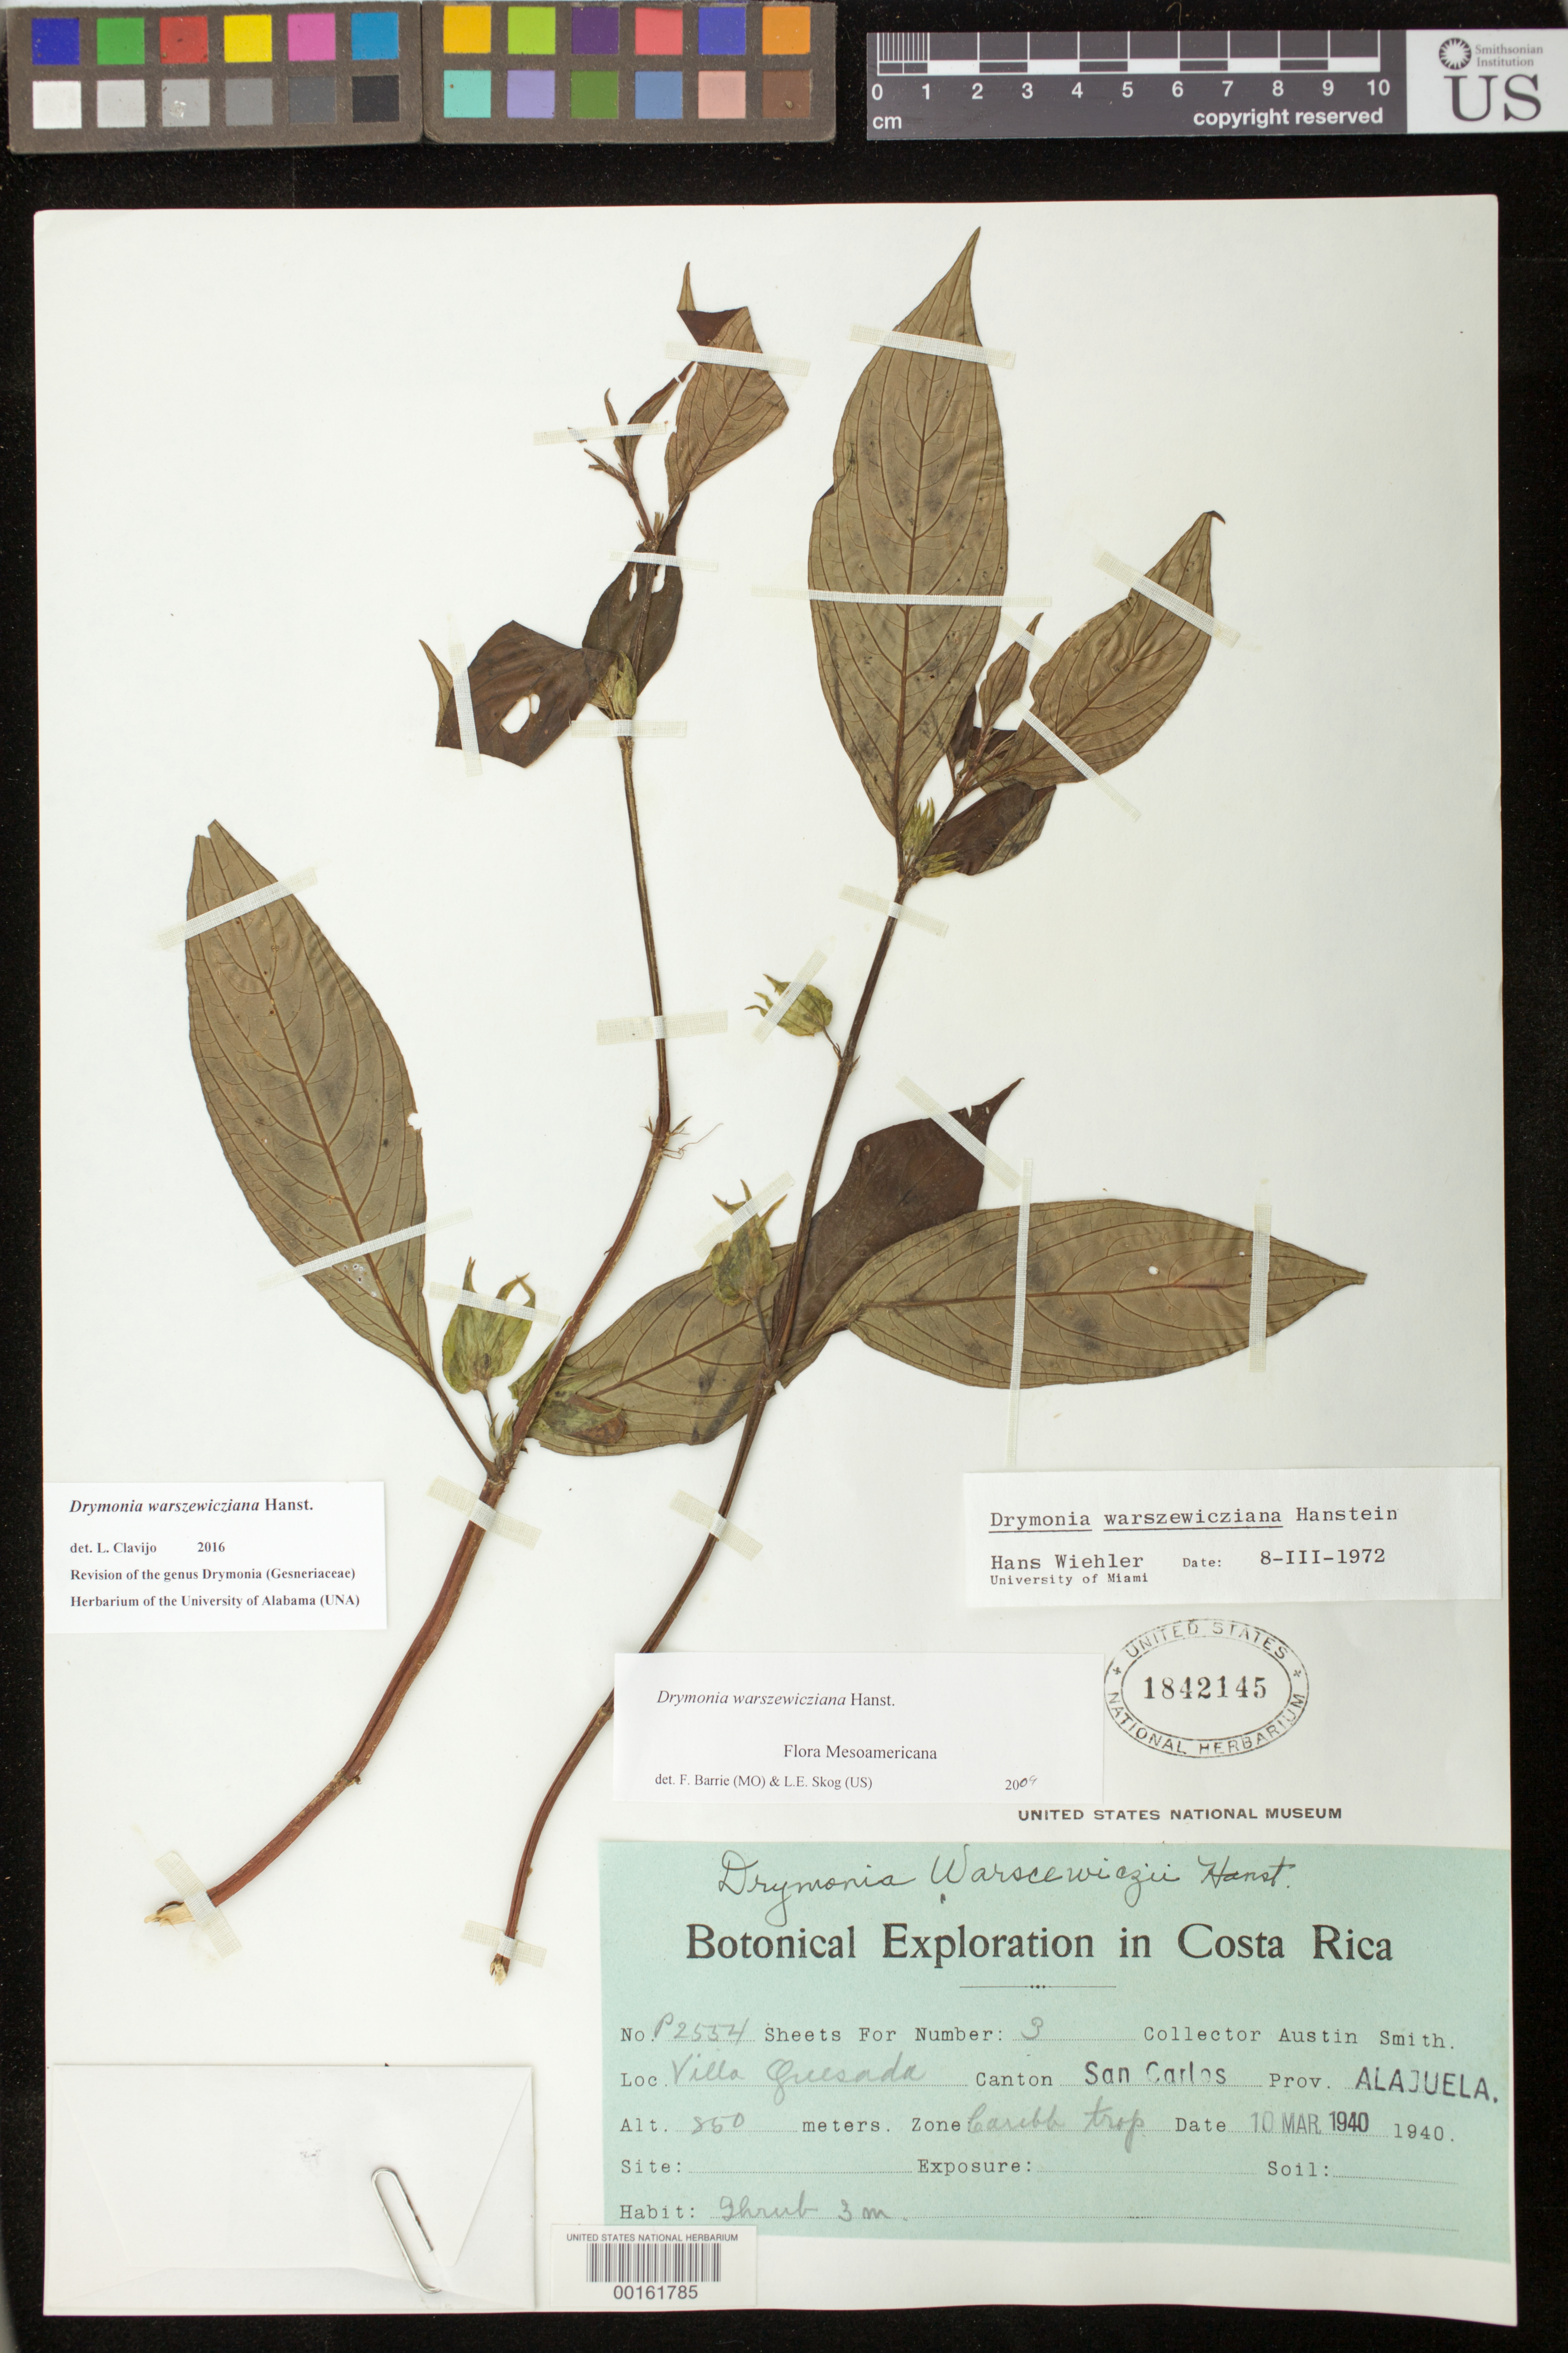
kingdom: Plantae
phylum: Tracheophyta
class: Magnoliopsida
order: Lamiales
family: Gesneriaceae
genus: Drymonia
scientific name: Drymonia warszewicziana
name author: Hanst.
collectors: Aust P. Smith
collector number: P 2554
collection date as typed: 10 Mar 1940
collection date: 1940-03-10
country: Costa Rica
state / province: Alajuela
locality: Villa Quesada, Canton San Carlos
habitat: Carrib trop zone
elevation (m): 850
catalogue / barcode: US 1842145